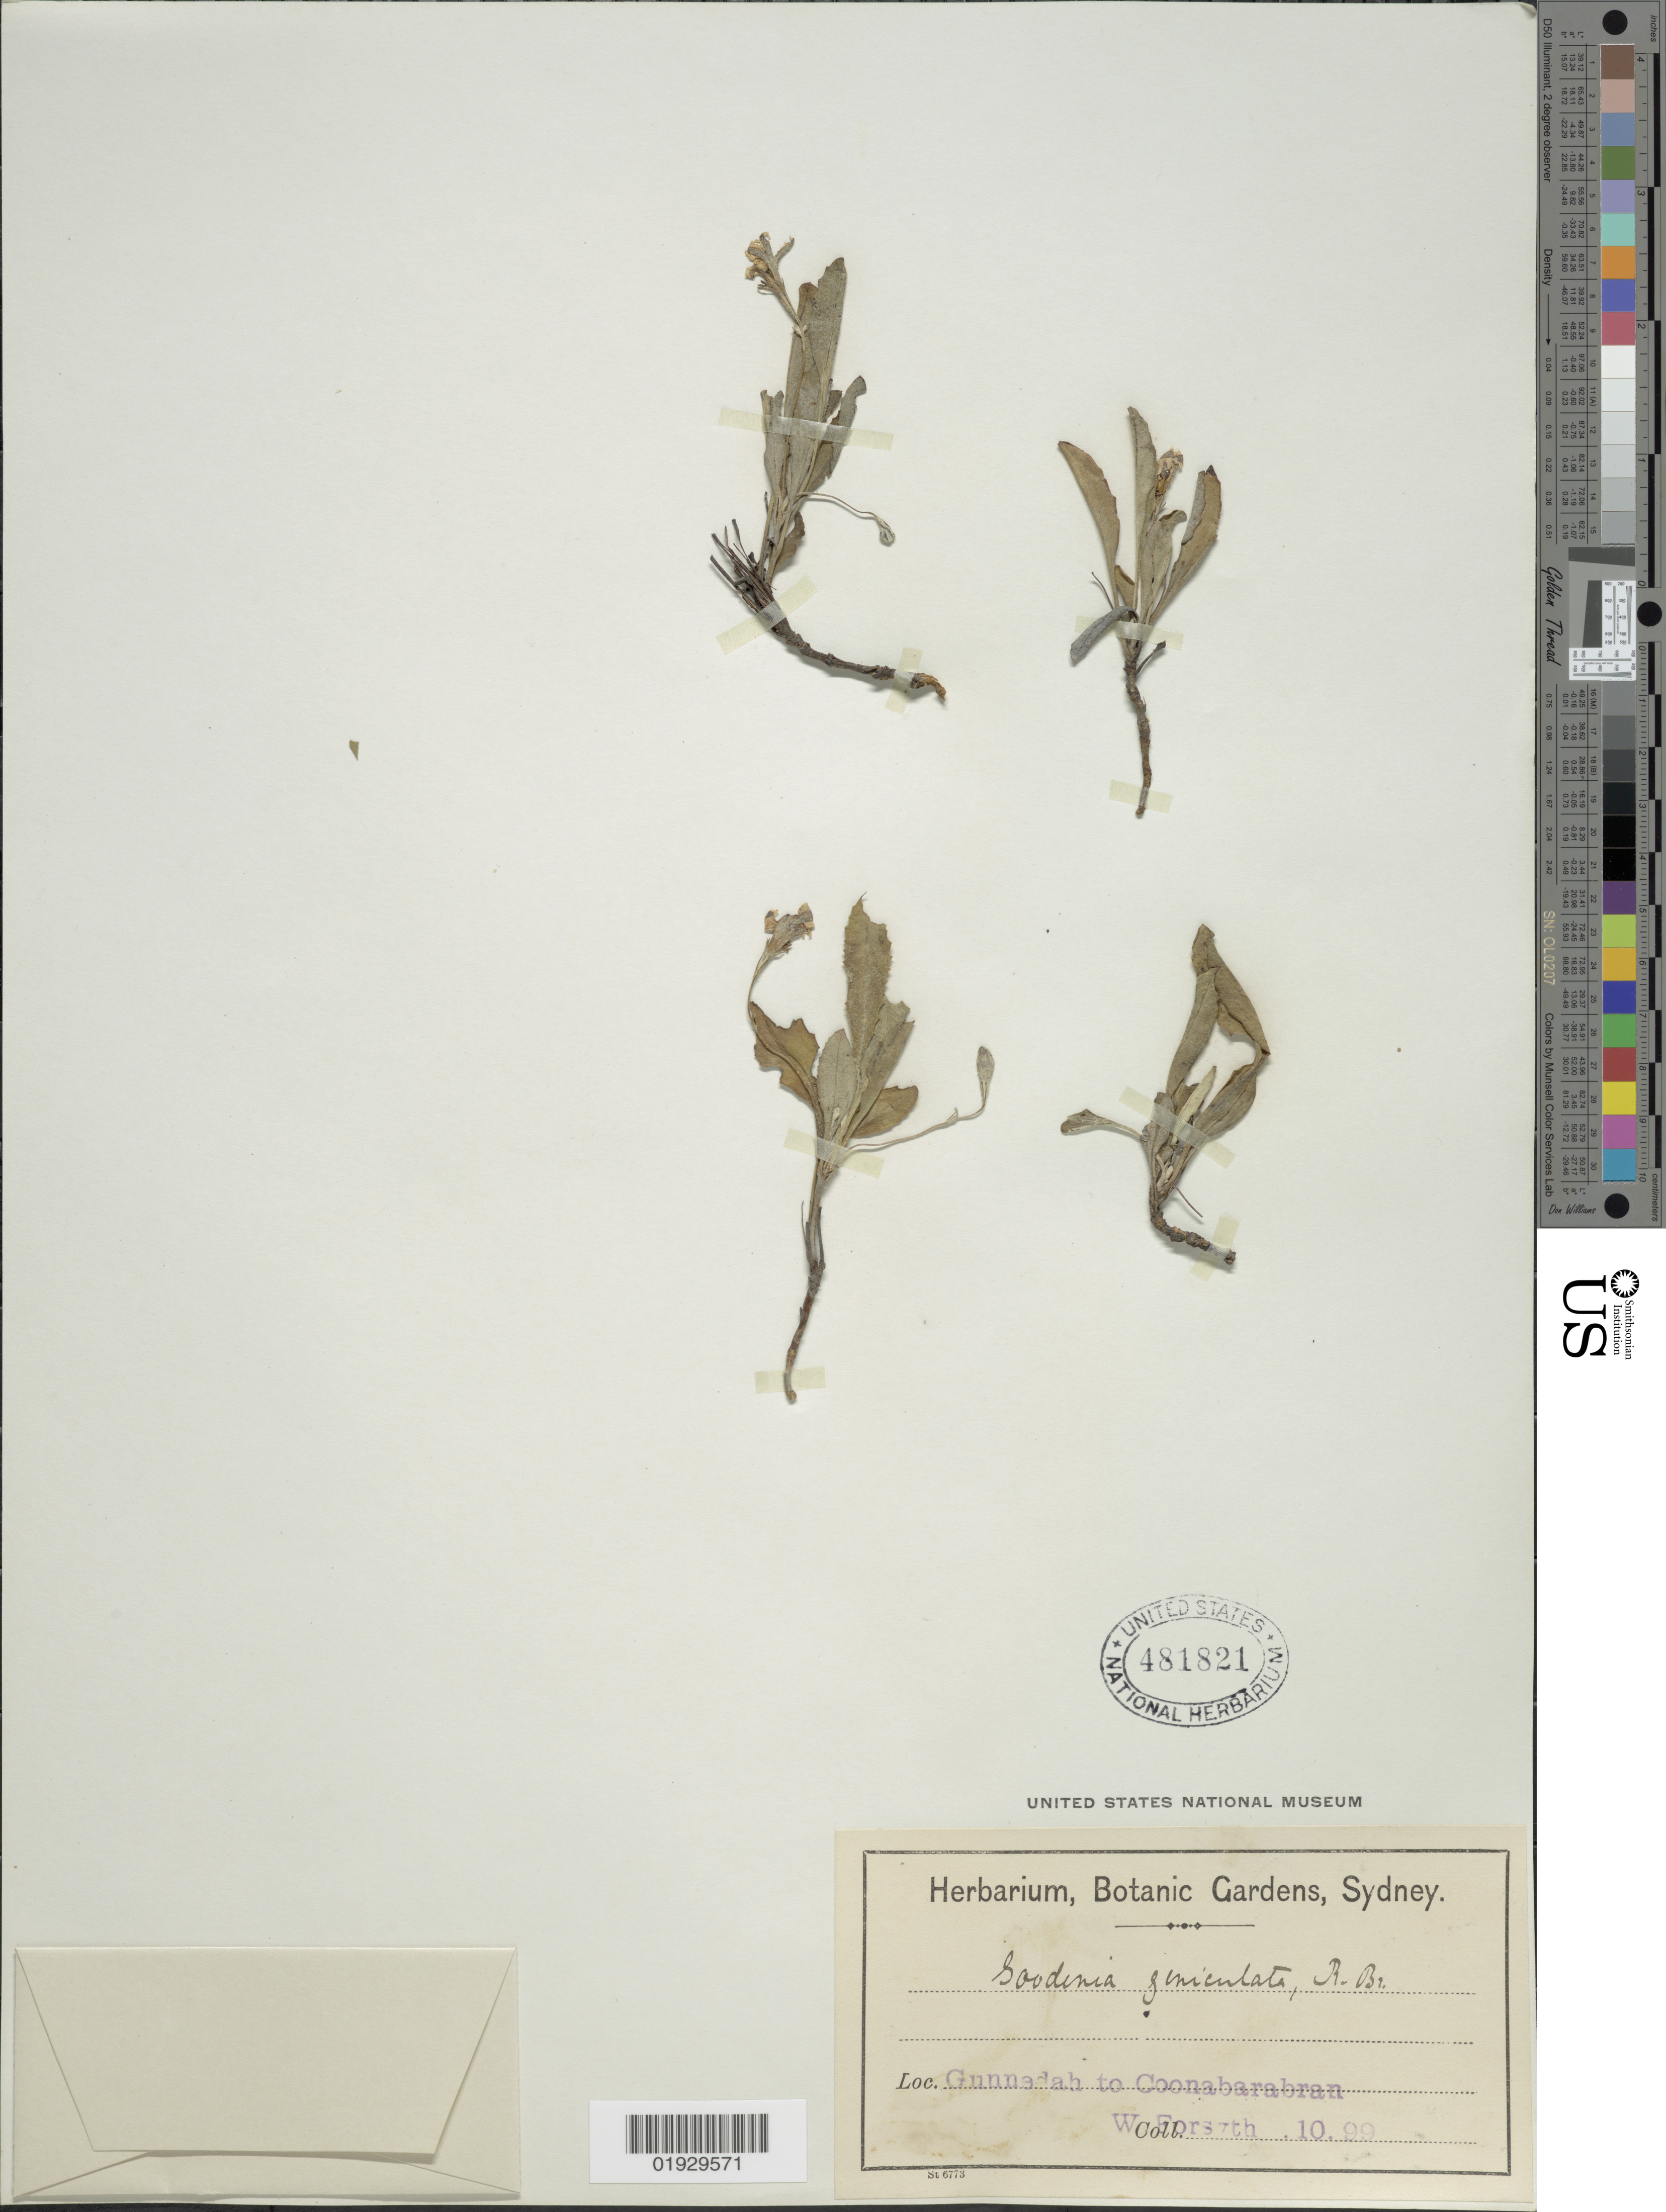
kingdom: Plantae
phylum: Tracheophyta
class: Magnoliopsida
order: Asterales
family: Goodeniaceae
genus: Goodenia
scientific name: Goodenia geniculata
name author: R. Br.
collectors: W. Forsyth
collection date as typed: Transcribed d/m/y: /10/99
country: Australia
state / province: New South Wales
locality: Gunnedah to Coonabarabran.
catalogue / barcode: US 481821